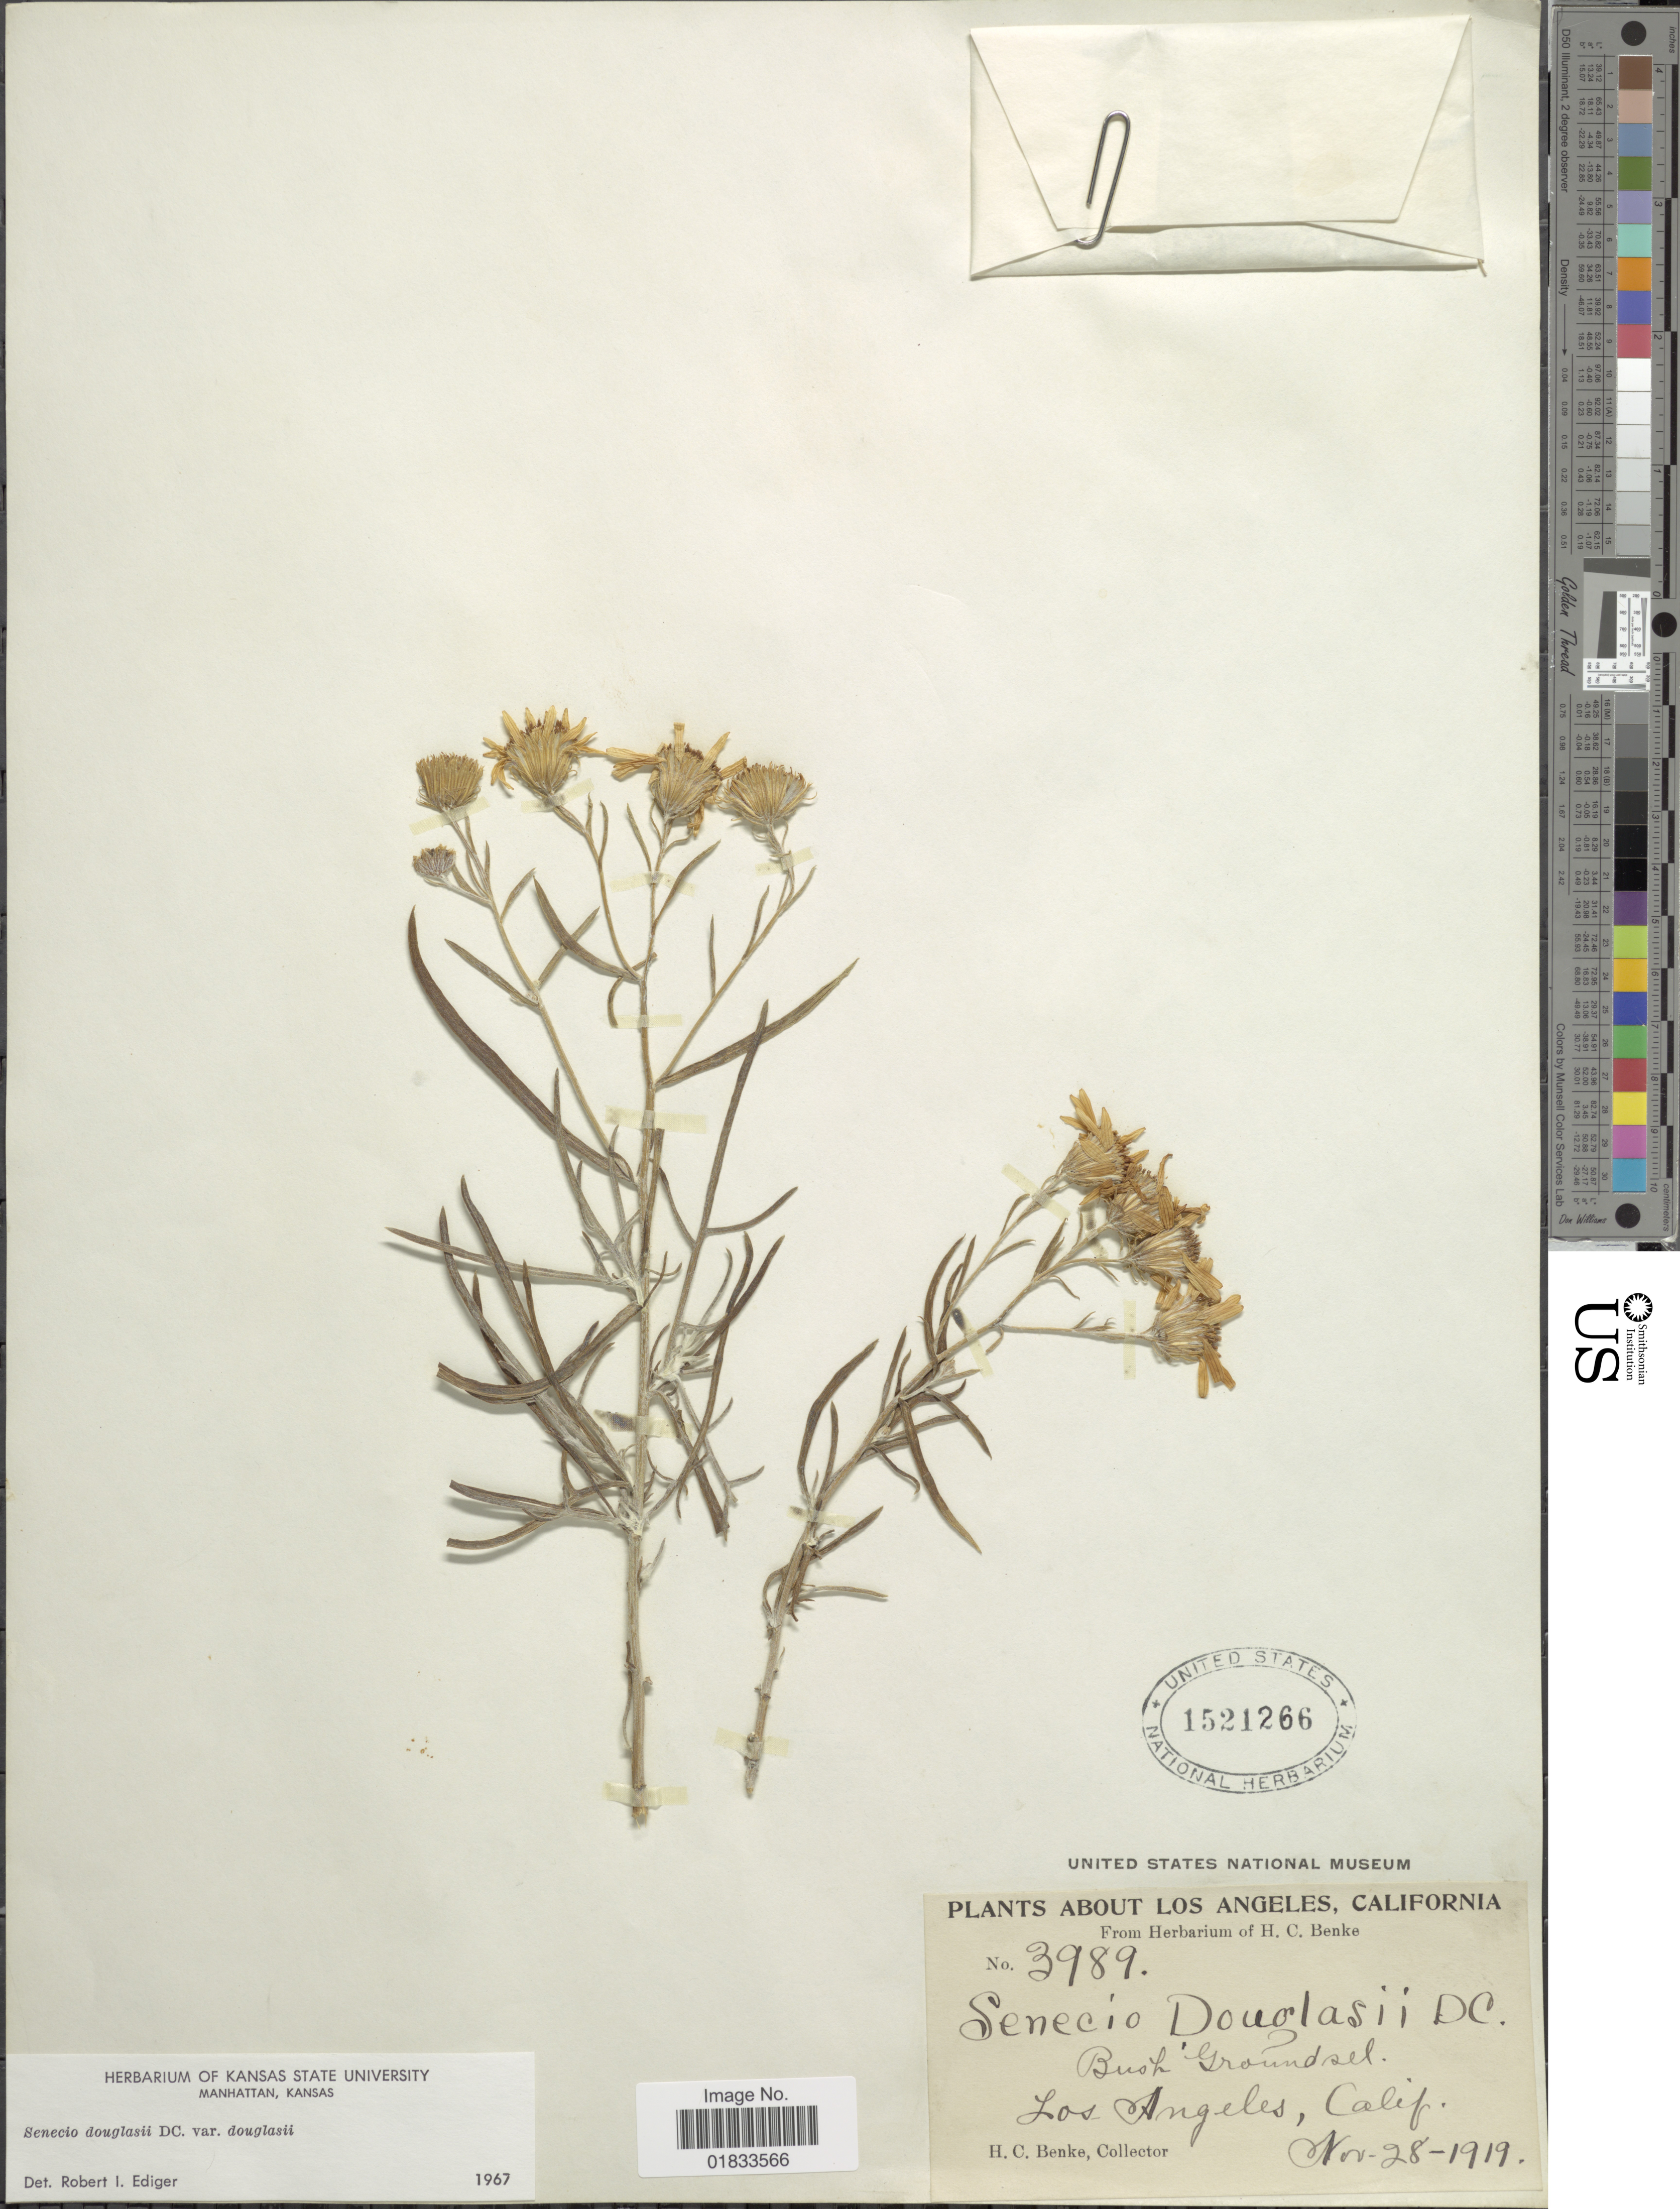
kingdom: Plantae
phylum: Tracheophyta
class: Magnoliopsida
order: Asterales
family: Asteraceae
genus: Senecio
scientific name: Senecio flaccidus var. douglasii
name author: (DC.) B.L. Turner & T.M. Barkley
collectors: H. Benke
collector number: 3989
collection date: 1919-11-28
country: United States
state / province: California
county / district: Los Angeles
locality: Los Angeles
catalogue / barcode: US 1521266